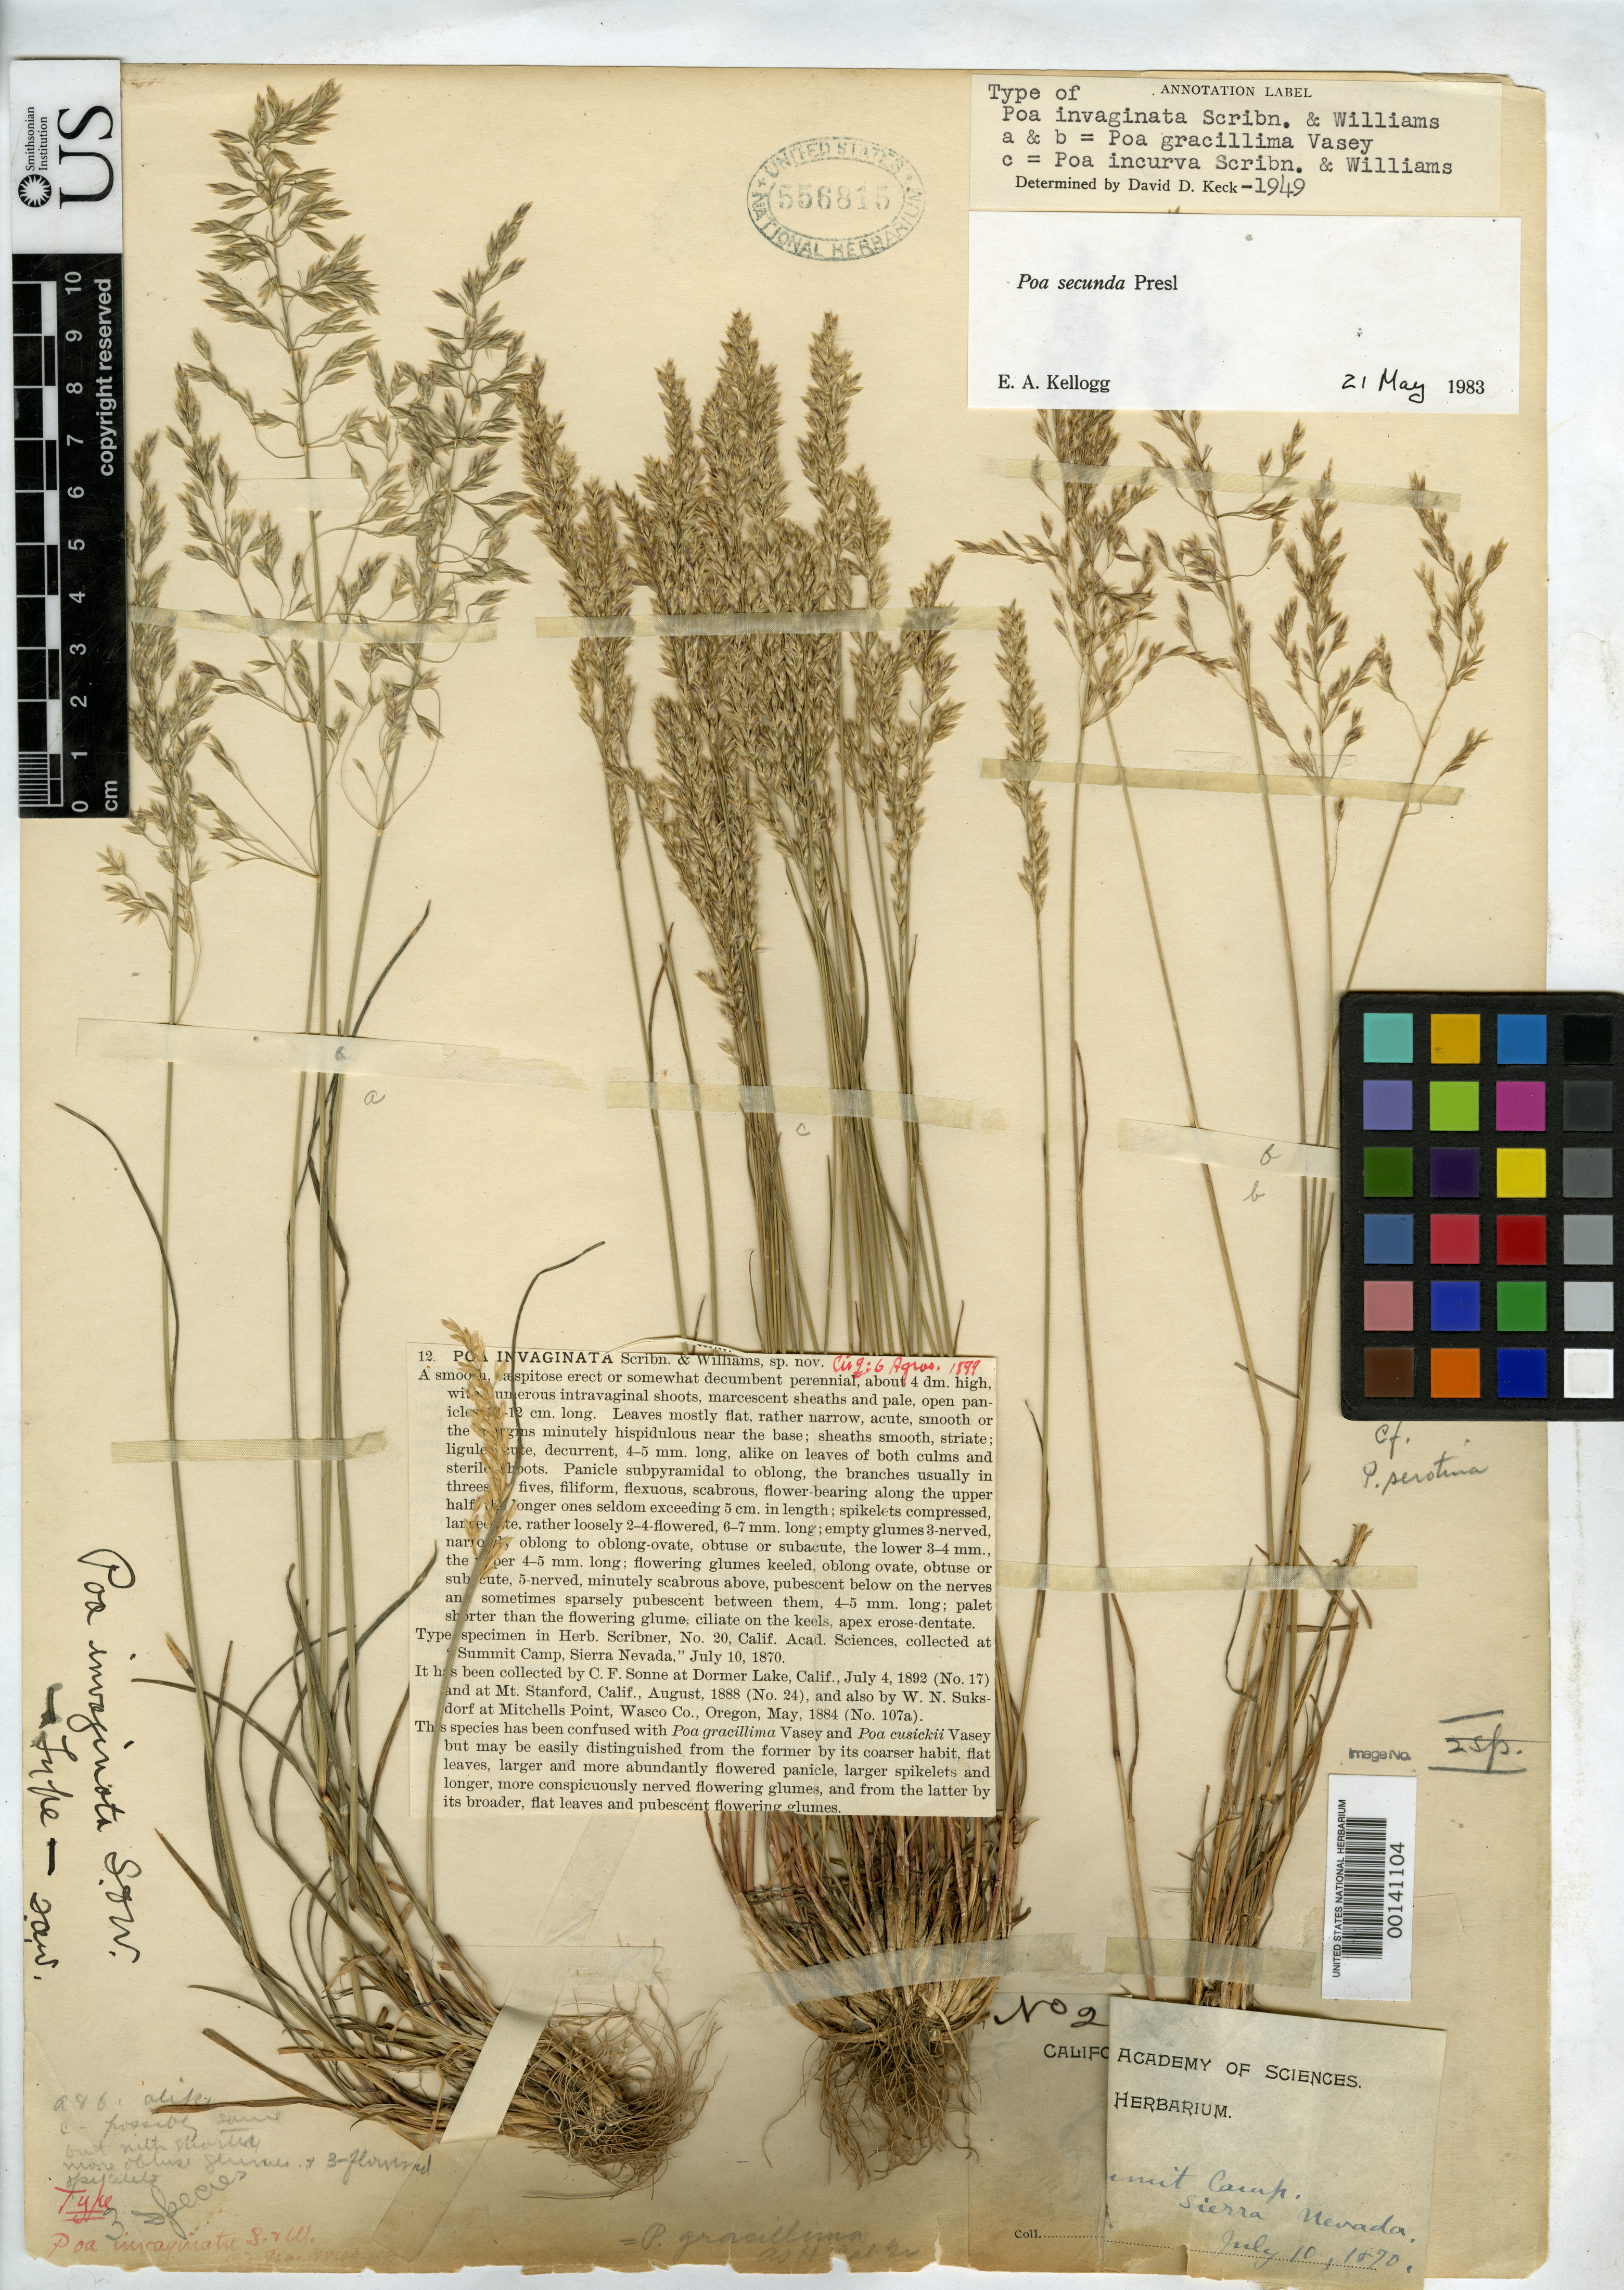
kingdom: Plantae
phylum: Tracheophyta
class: Liliopsida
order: Poales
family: Poaceae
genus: Poa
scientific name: Poa invaginata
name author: Scribn. & T.A. Williams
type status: Isotype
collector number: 20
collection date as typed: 10 Jul 1870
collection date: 1870-07-10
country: United States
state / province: California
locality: Summit camp, Sierra Nevada.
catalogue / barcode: US 556815